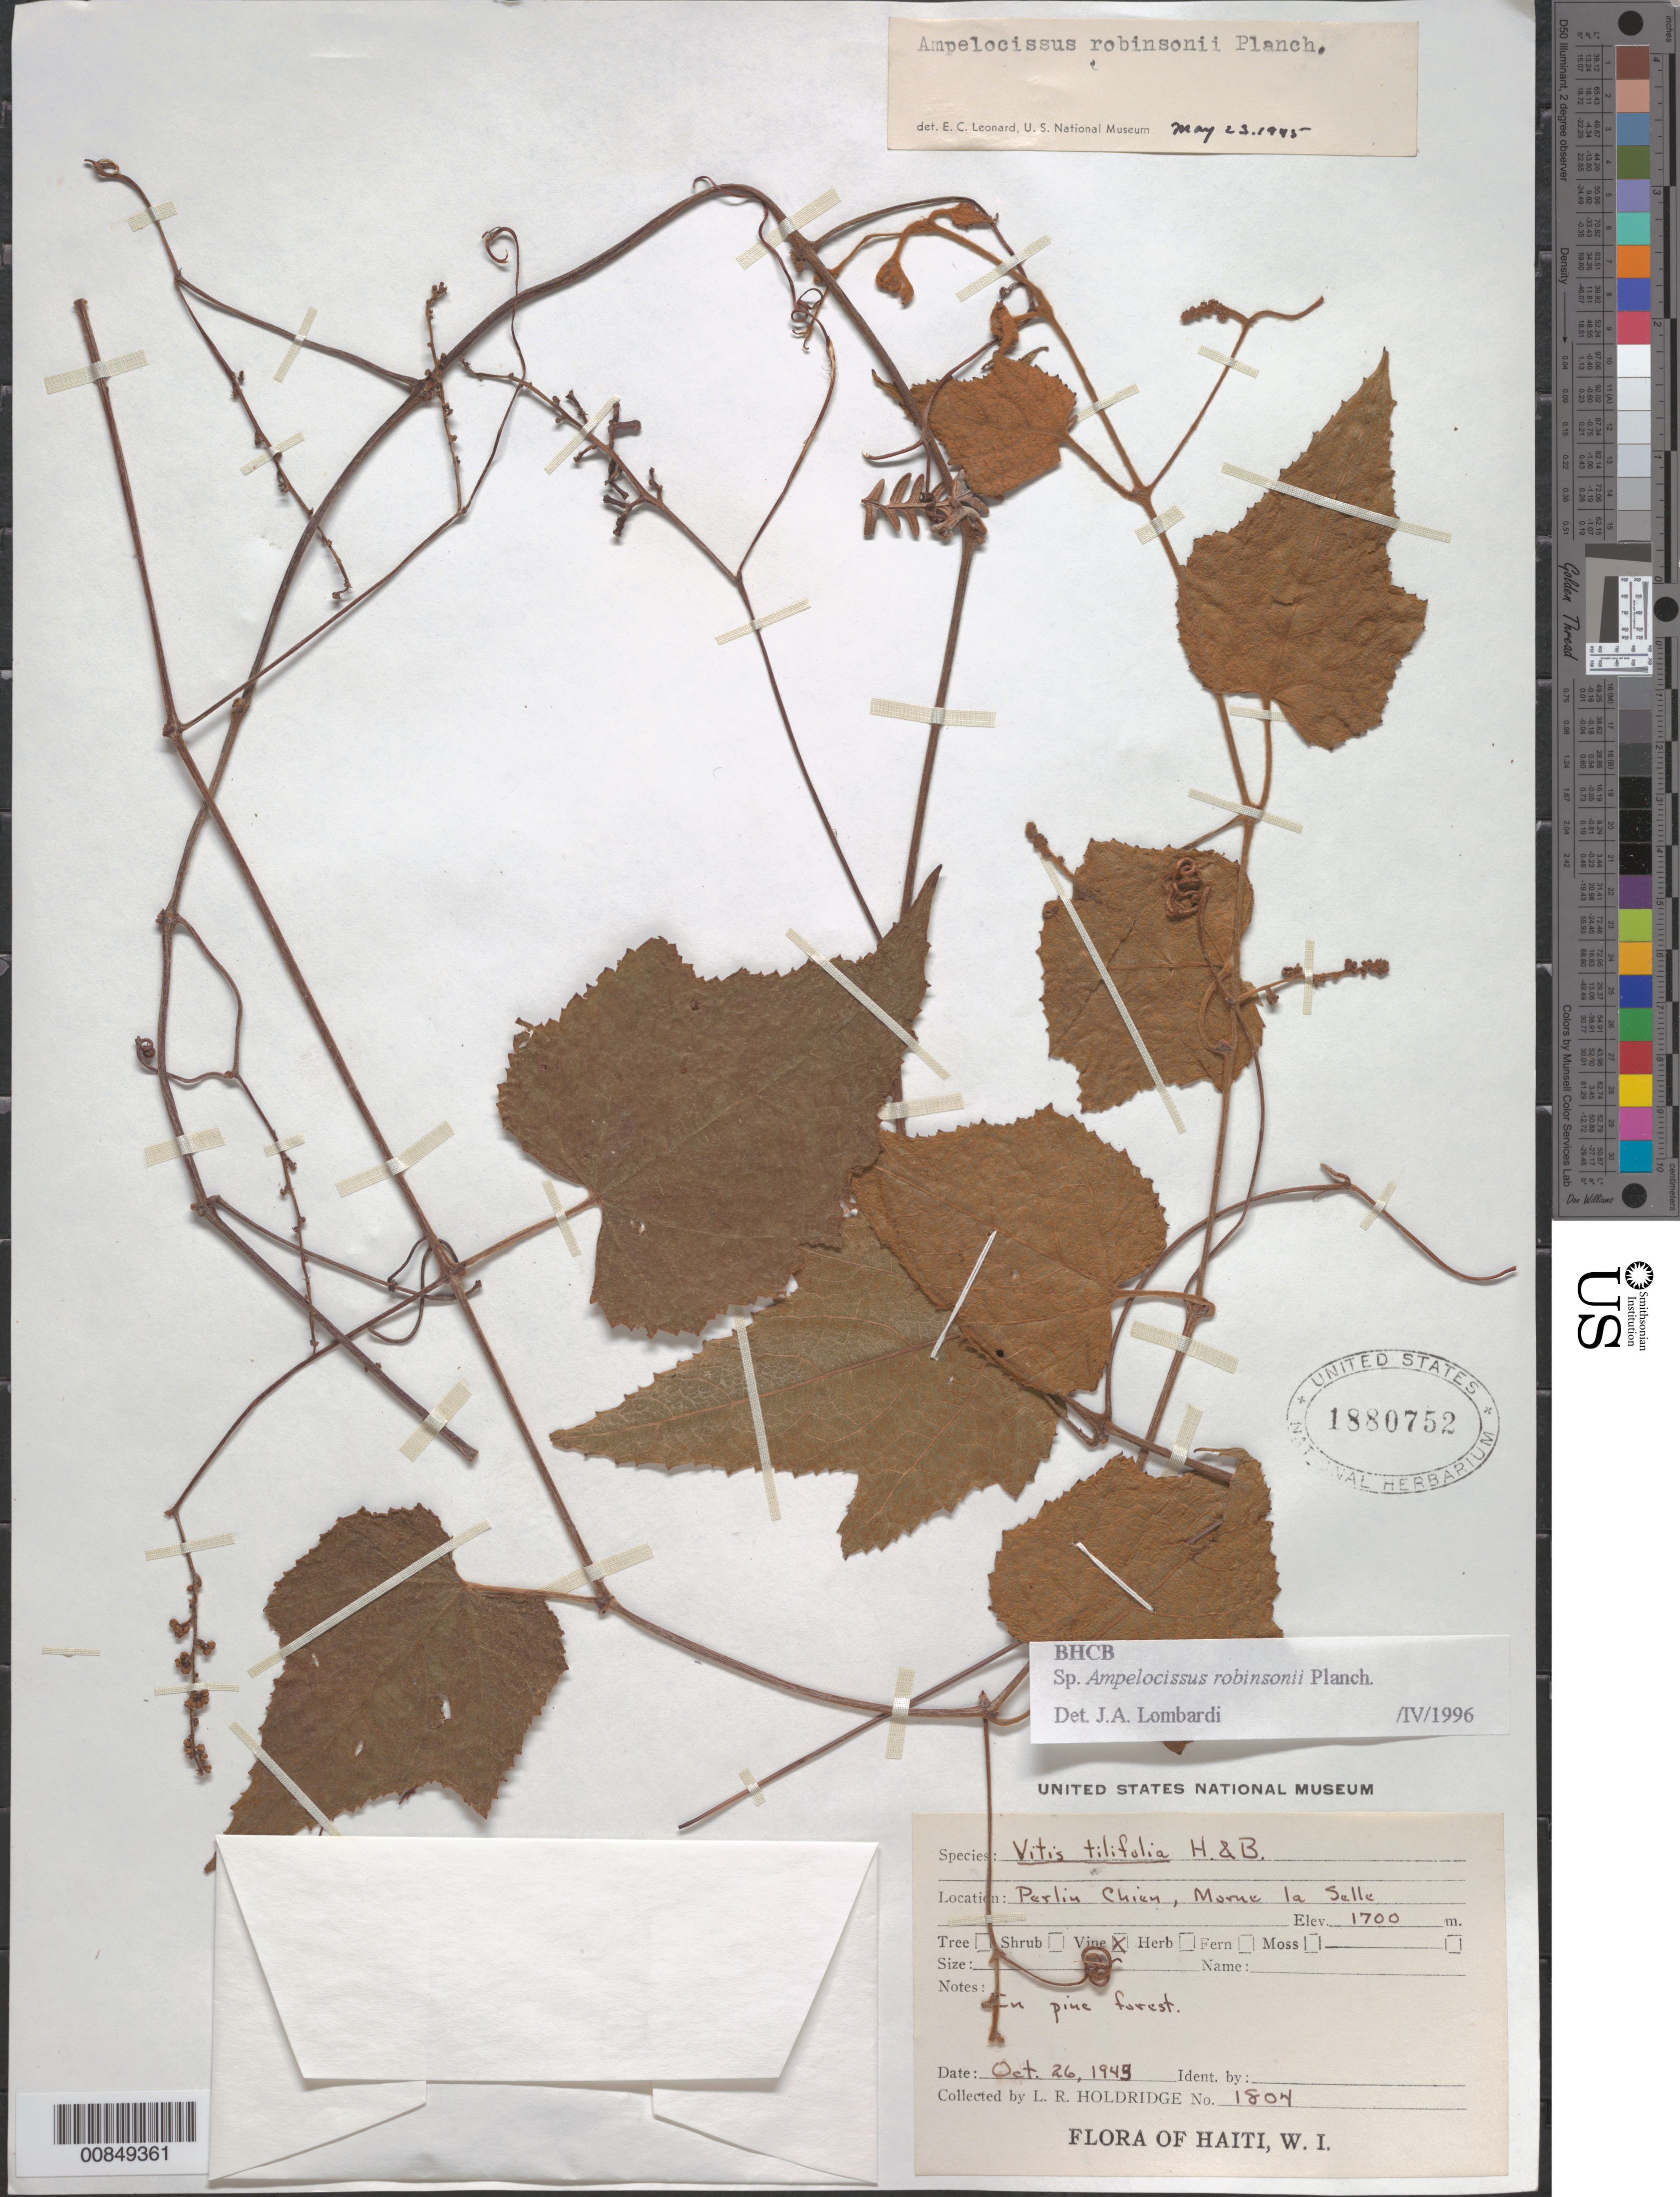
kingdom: Plantae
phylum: Tracheophyta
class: Magnoliopsida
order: Vitales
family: Vitaceae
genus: Ampelocissus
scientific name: Ampelocissus robinsonii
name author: Planch.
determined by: Lombardi, Julio A.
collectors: L. Holdridge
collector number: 1804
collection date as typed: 26 Oct 1943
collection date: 1943-10-26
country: Haiti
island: Hispaniola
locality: Perlin Chien, Morne la Selle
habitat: In pine forest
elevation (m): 1700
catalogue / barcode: US 1880752